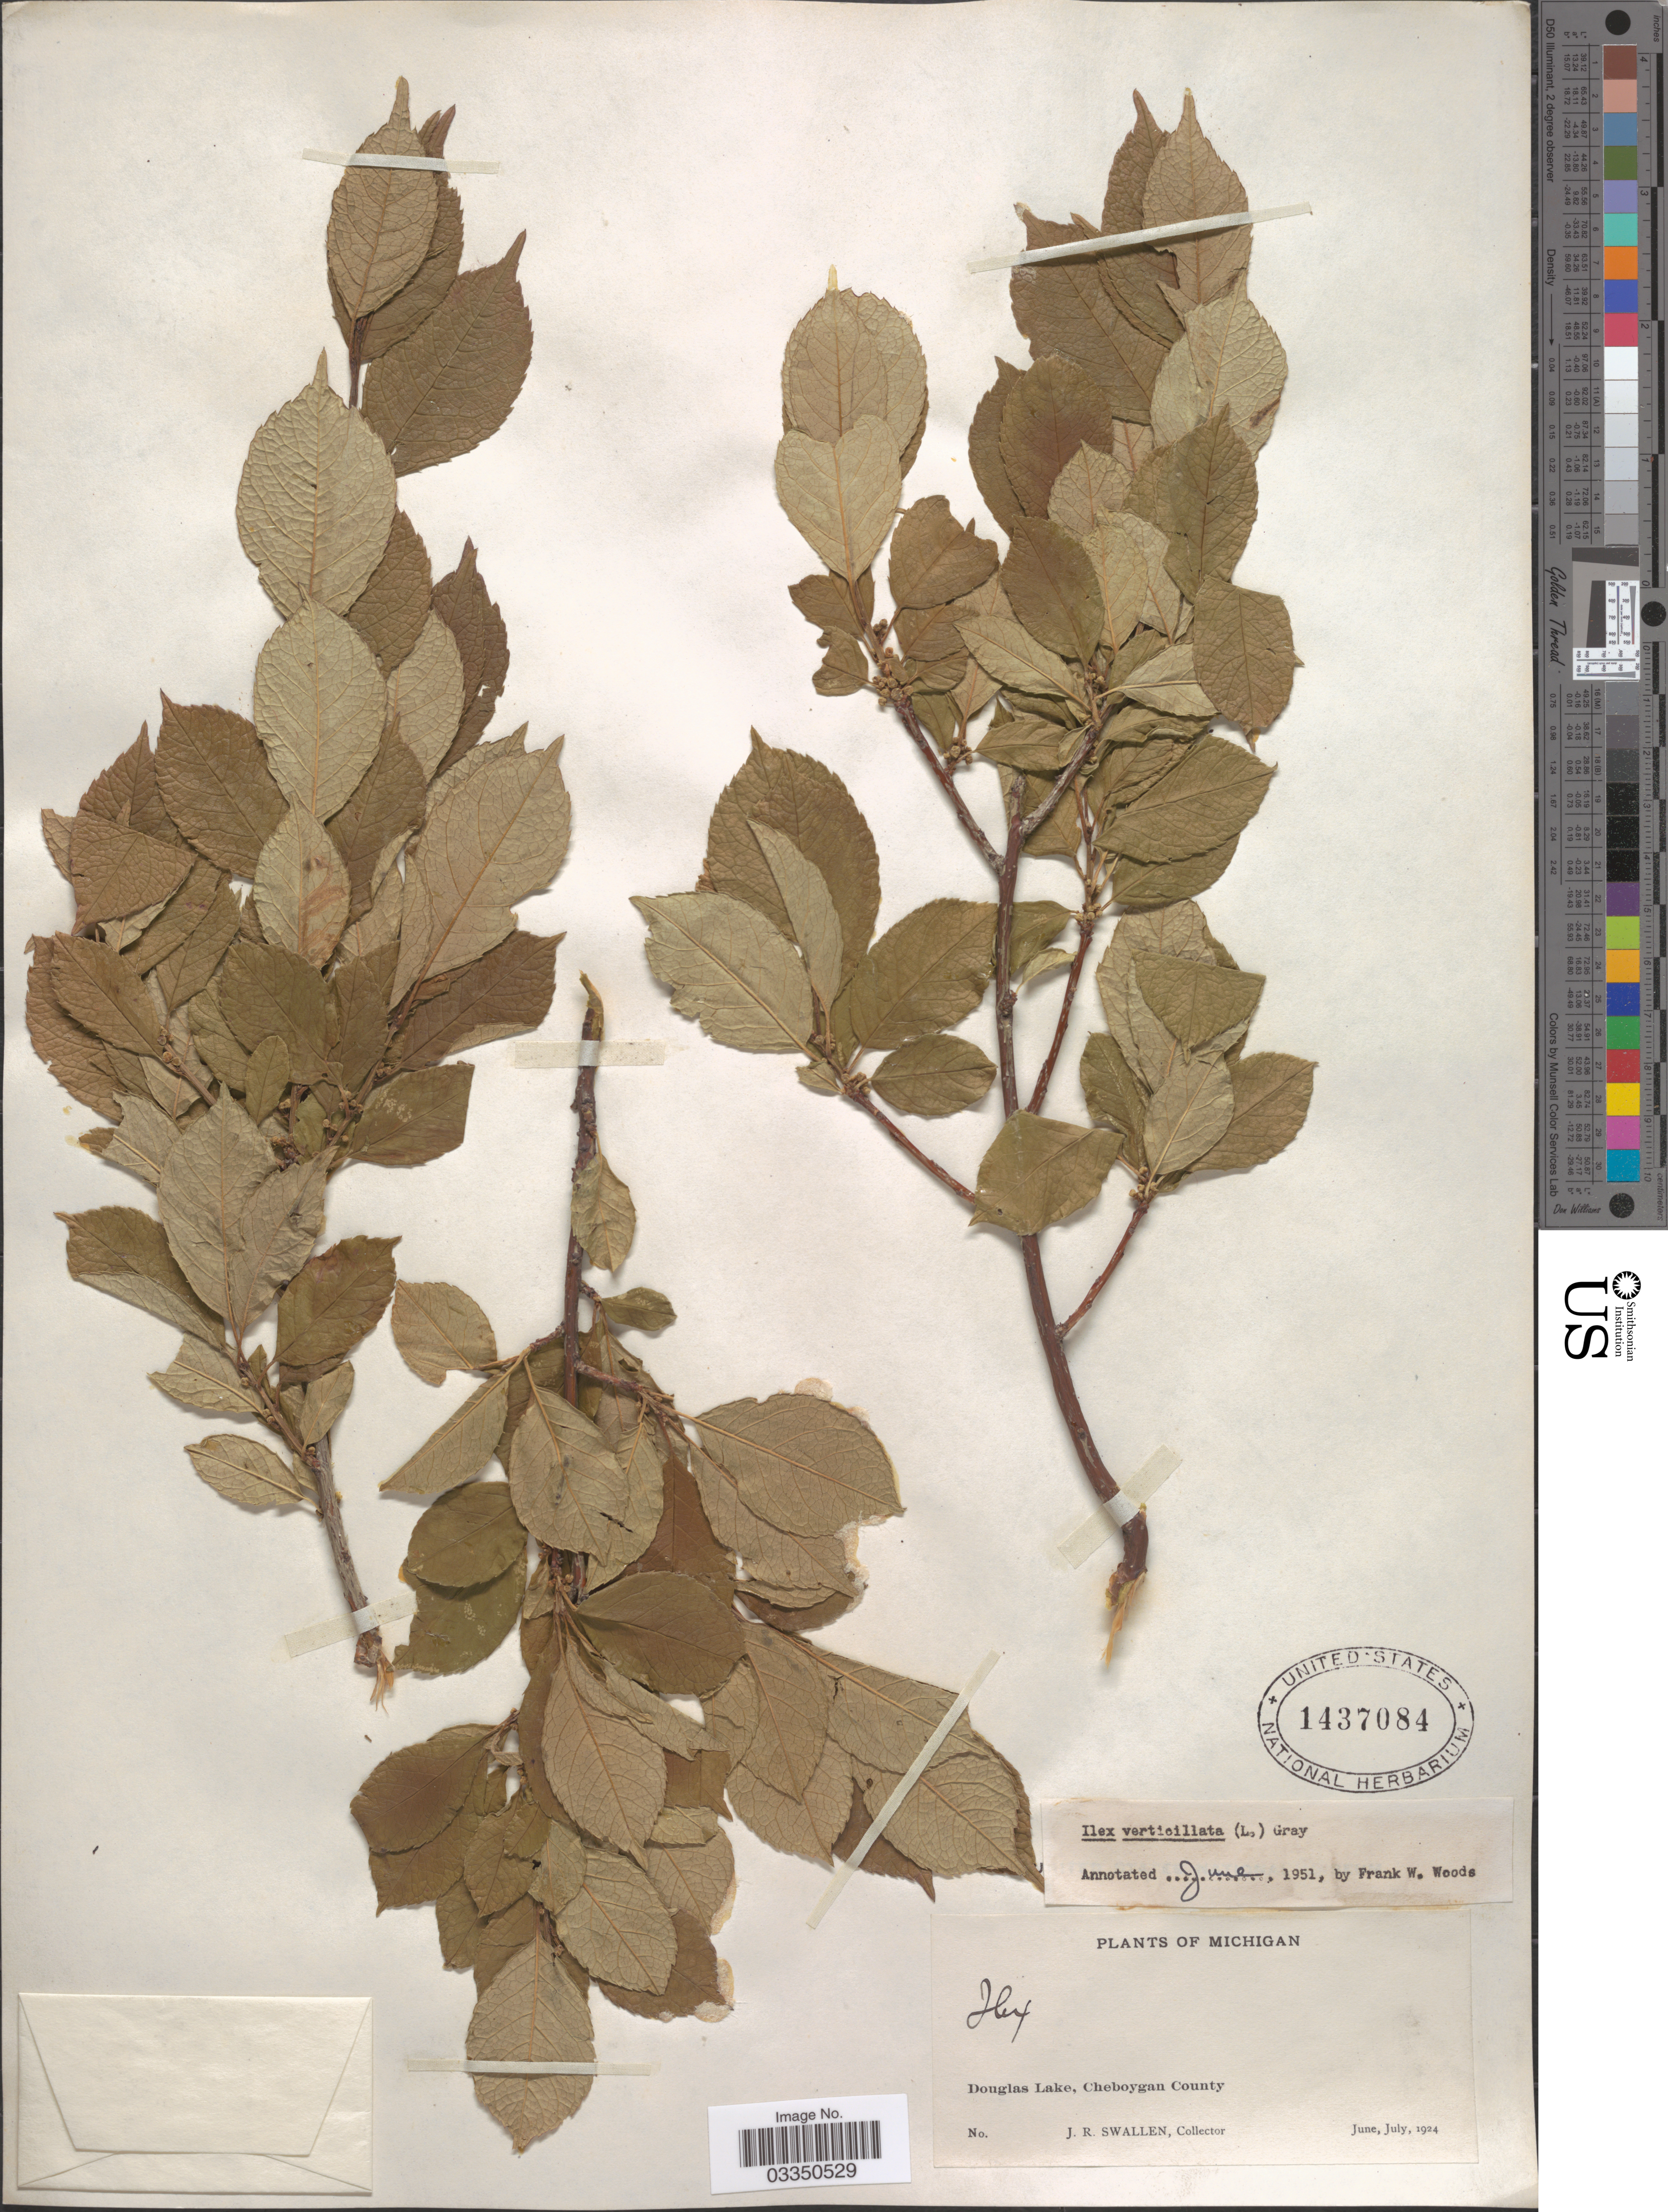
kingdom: Plantae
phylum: Tracheophyta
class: Magnoliopsida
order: Aquifoliales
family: Aquifoliaceae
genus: Ilex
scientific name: Ilex verticillata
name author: (L.) A. Gray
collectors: J. R. Swallen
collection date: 1924-06/1924-07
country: United States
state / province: Michigan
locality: Douglas Lake, Cheboygan.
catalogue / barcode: US 1437084